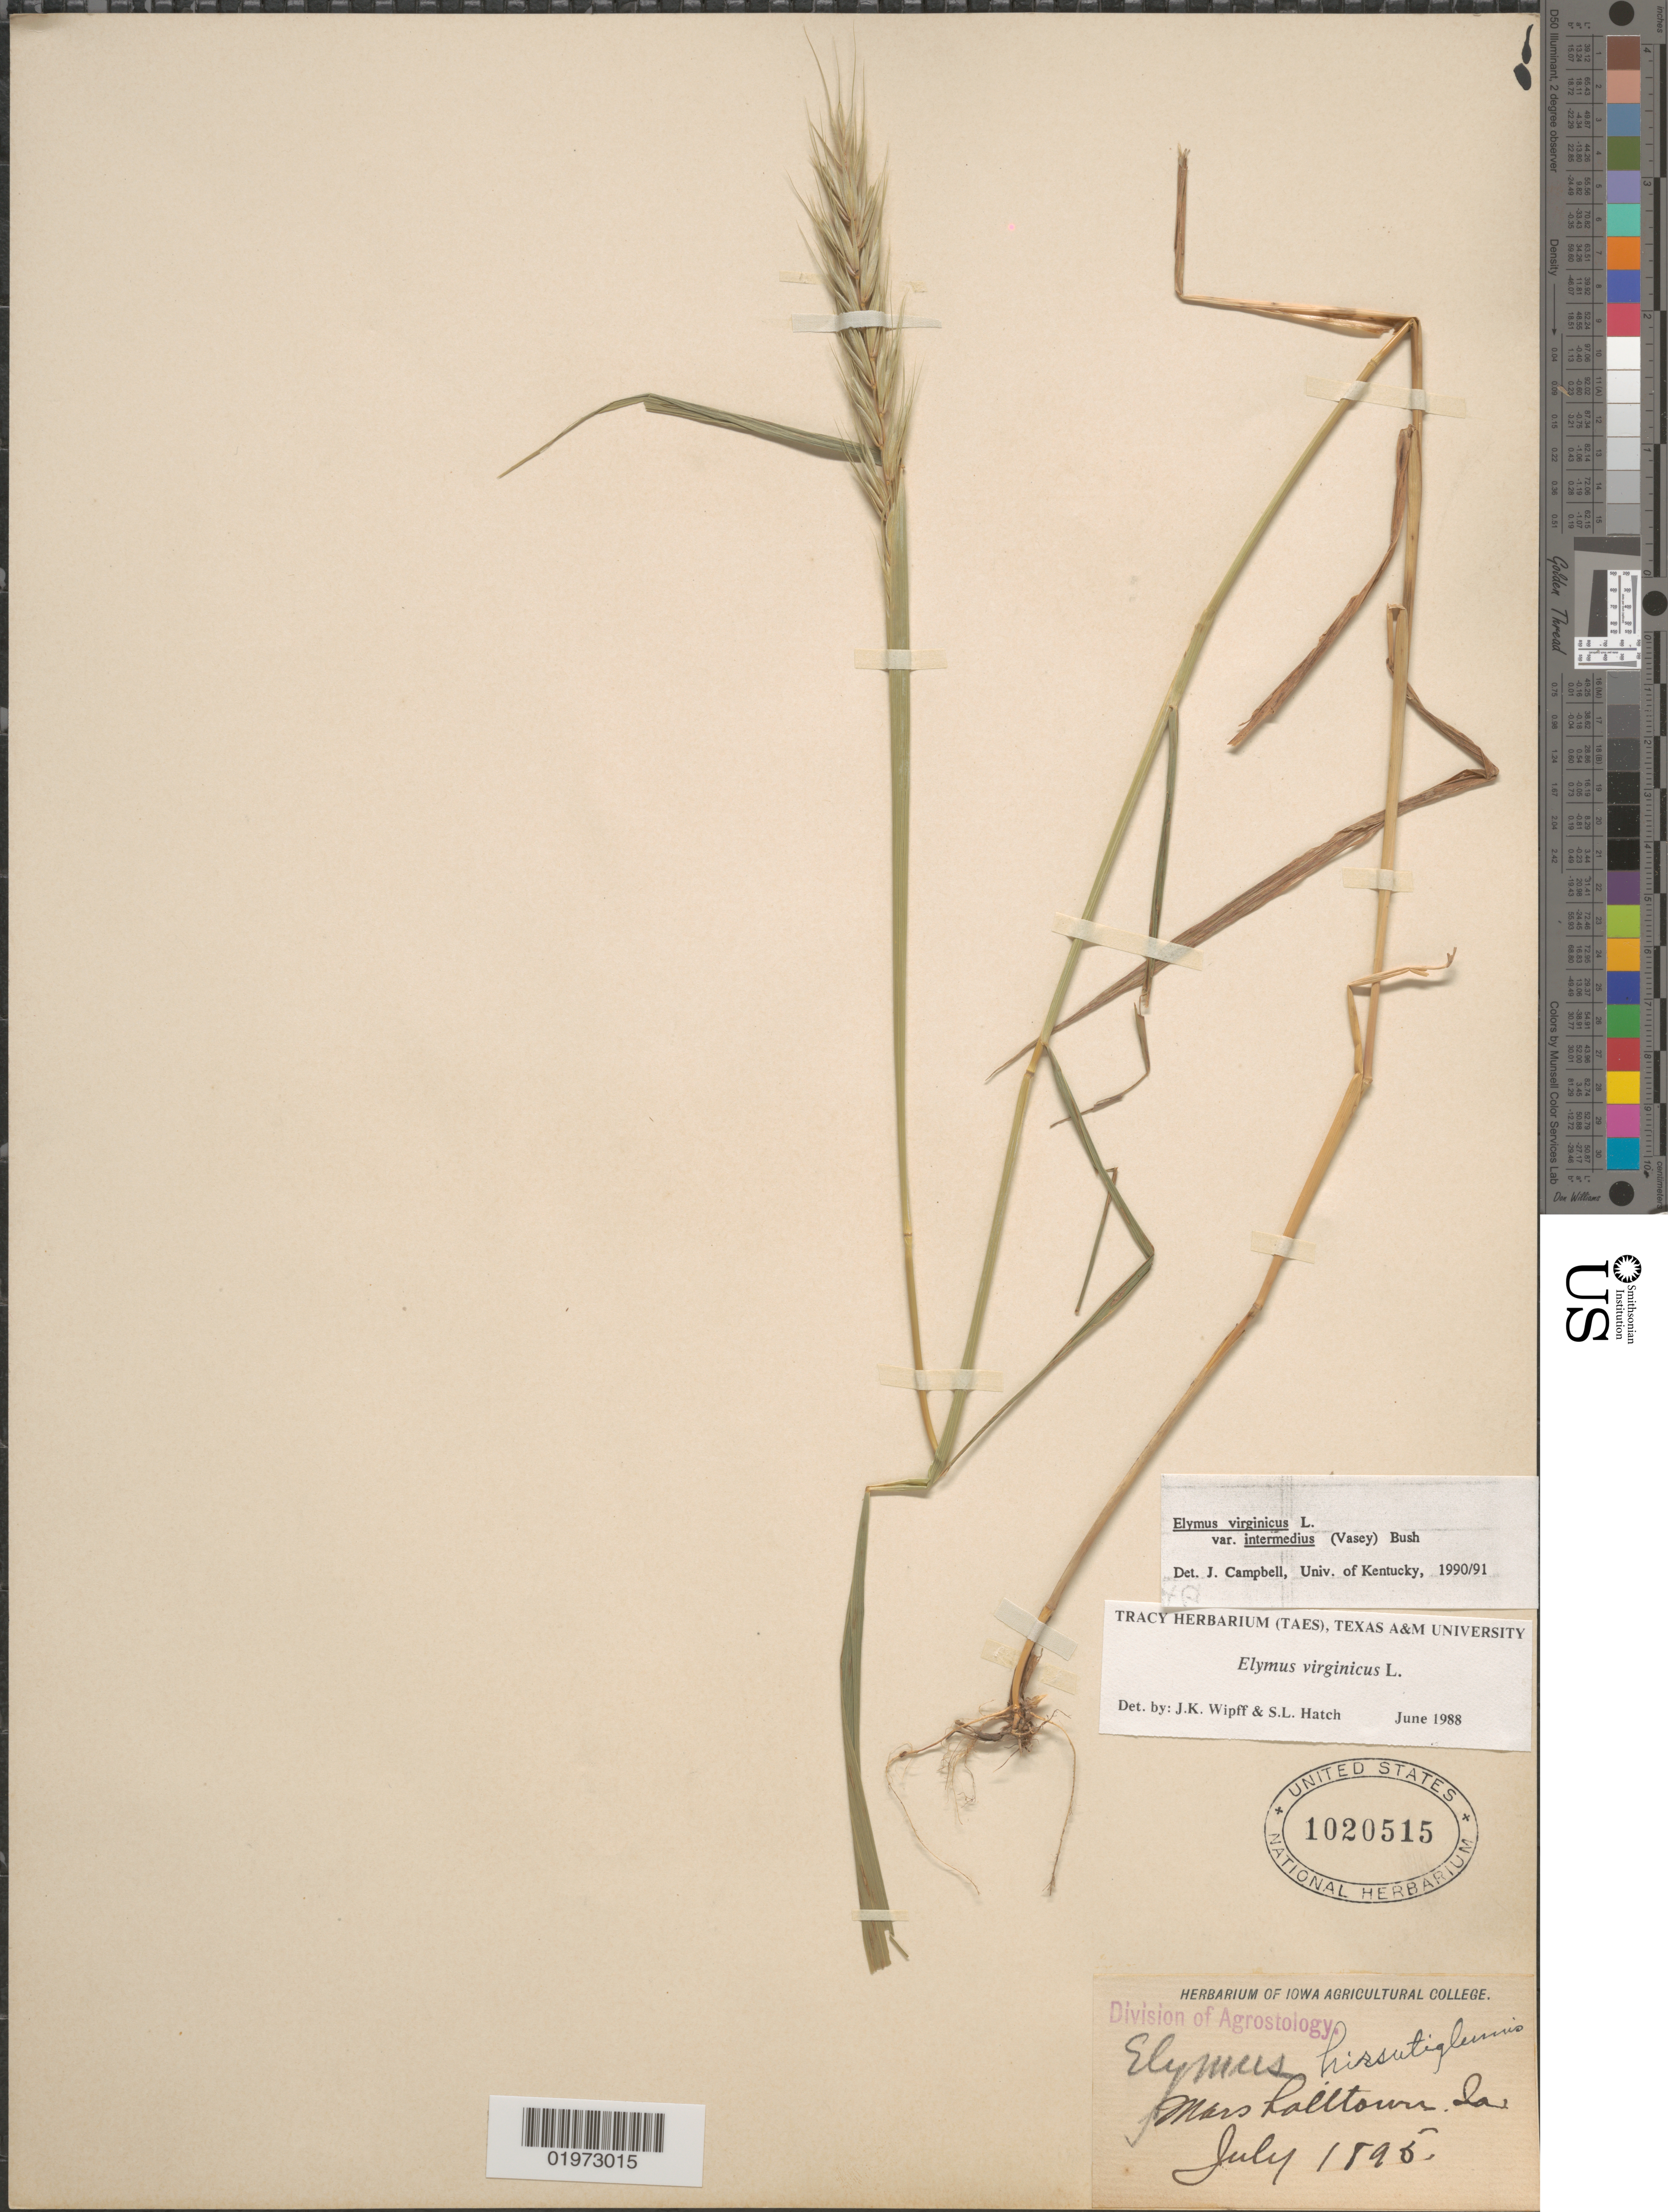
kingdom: Plantae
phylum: Tracheophyta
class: Liliopsida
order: Poales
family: Poaceae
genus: Elymus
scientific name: Elymus virginicus var. intermedius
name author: L.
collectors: Ex Herb. Iowa Agr'l College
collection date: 1895-07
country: United States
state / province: Iowa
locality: Mars halltown.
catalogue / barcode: US 1020515